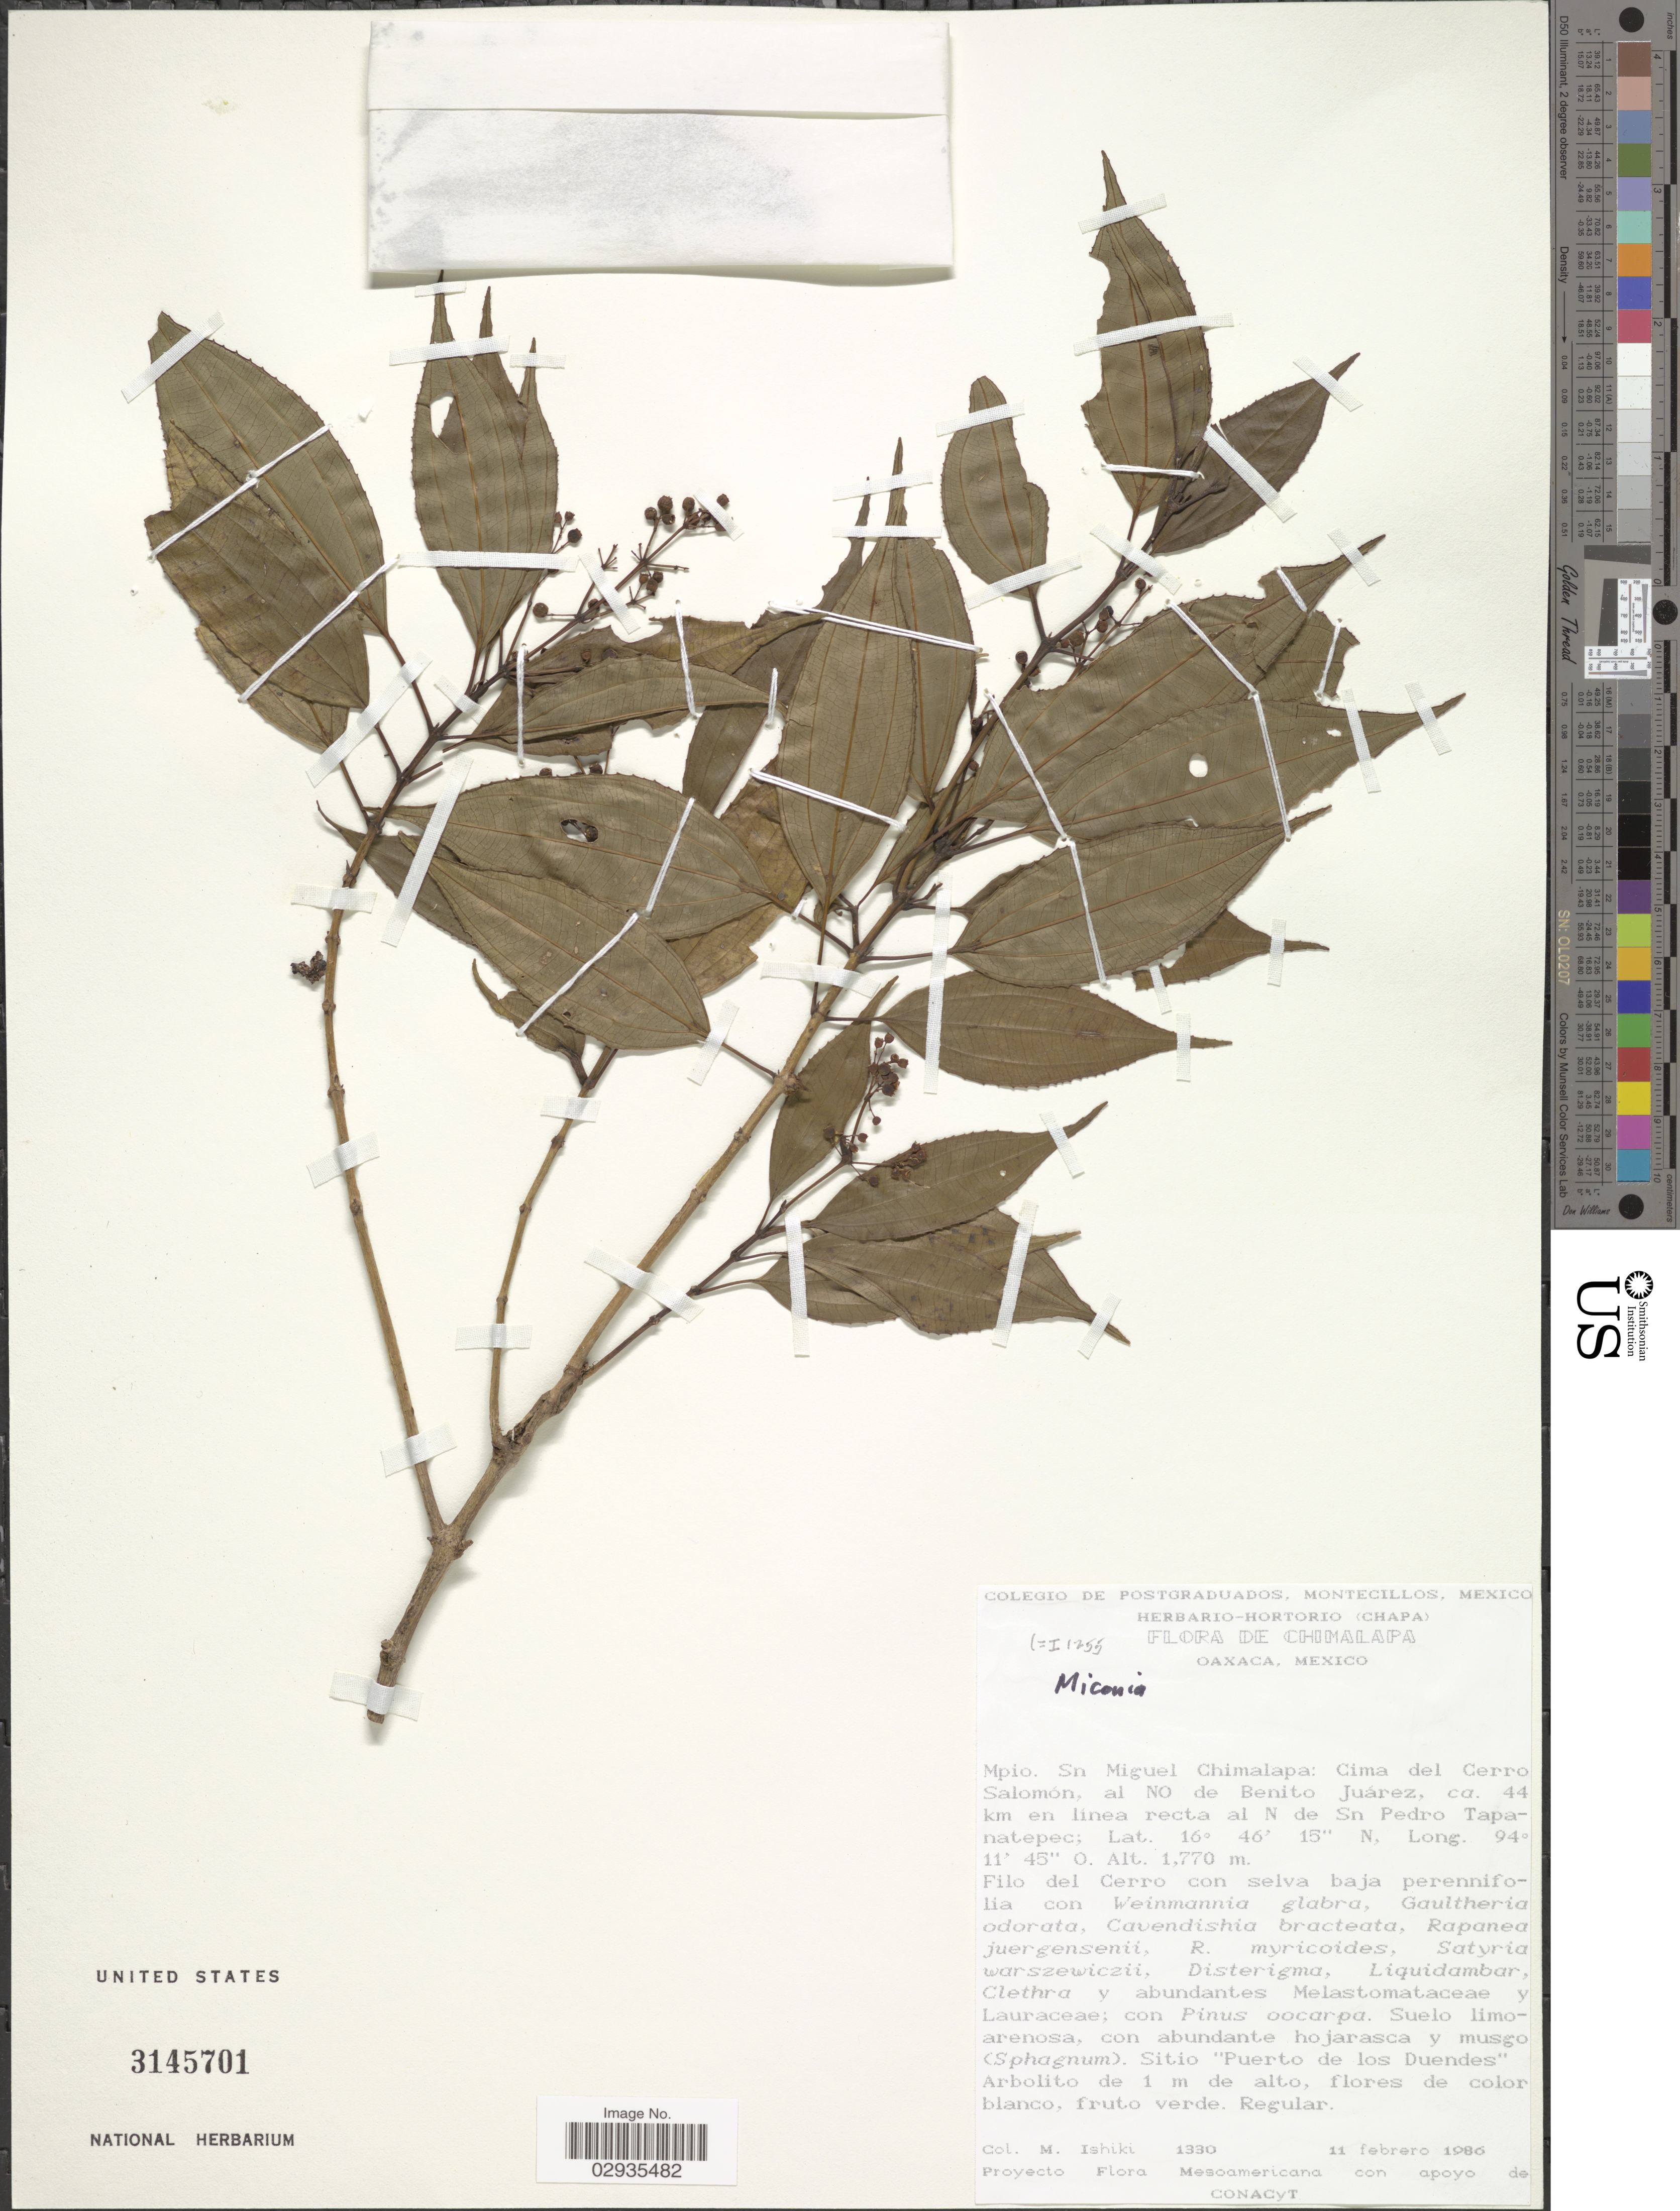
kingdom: Plantae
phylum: Tracheophyta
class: Magnoliopsida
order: Myrtales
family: Melastomataceae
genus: Miconia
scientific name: Miconia sp.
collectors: M. Ishiki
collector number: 1330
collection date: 1986-02-11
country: Mexico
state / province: Oaxaca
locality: Chimalapa, Mpio. Sn Miguel Chimalapa, Cima del Cerro Salomon, al NO de Benito Juárez, ca. 44 km en línea recta al N de Sn Pedro Tapanatepec.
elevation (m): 1770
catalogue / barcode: US 3145701